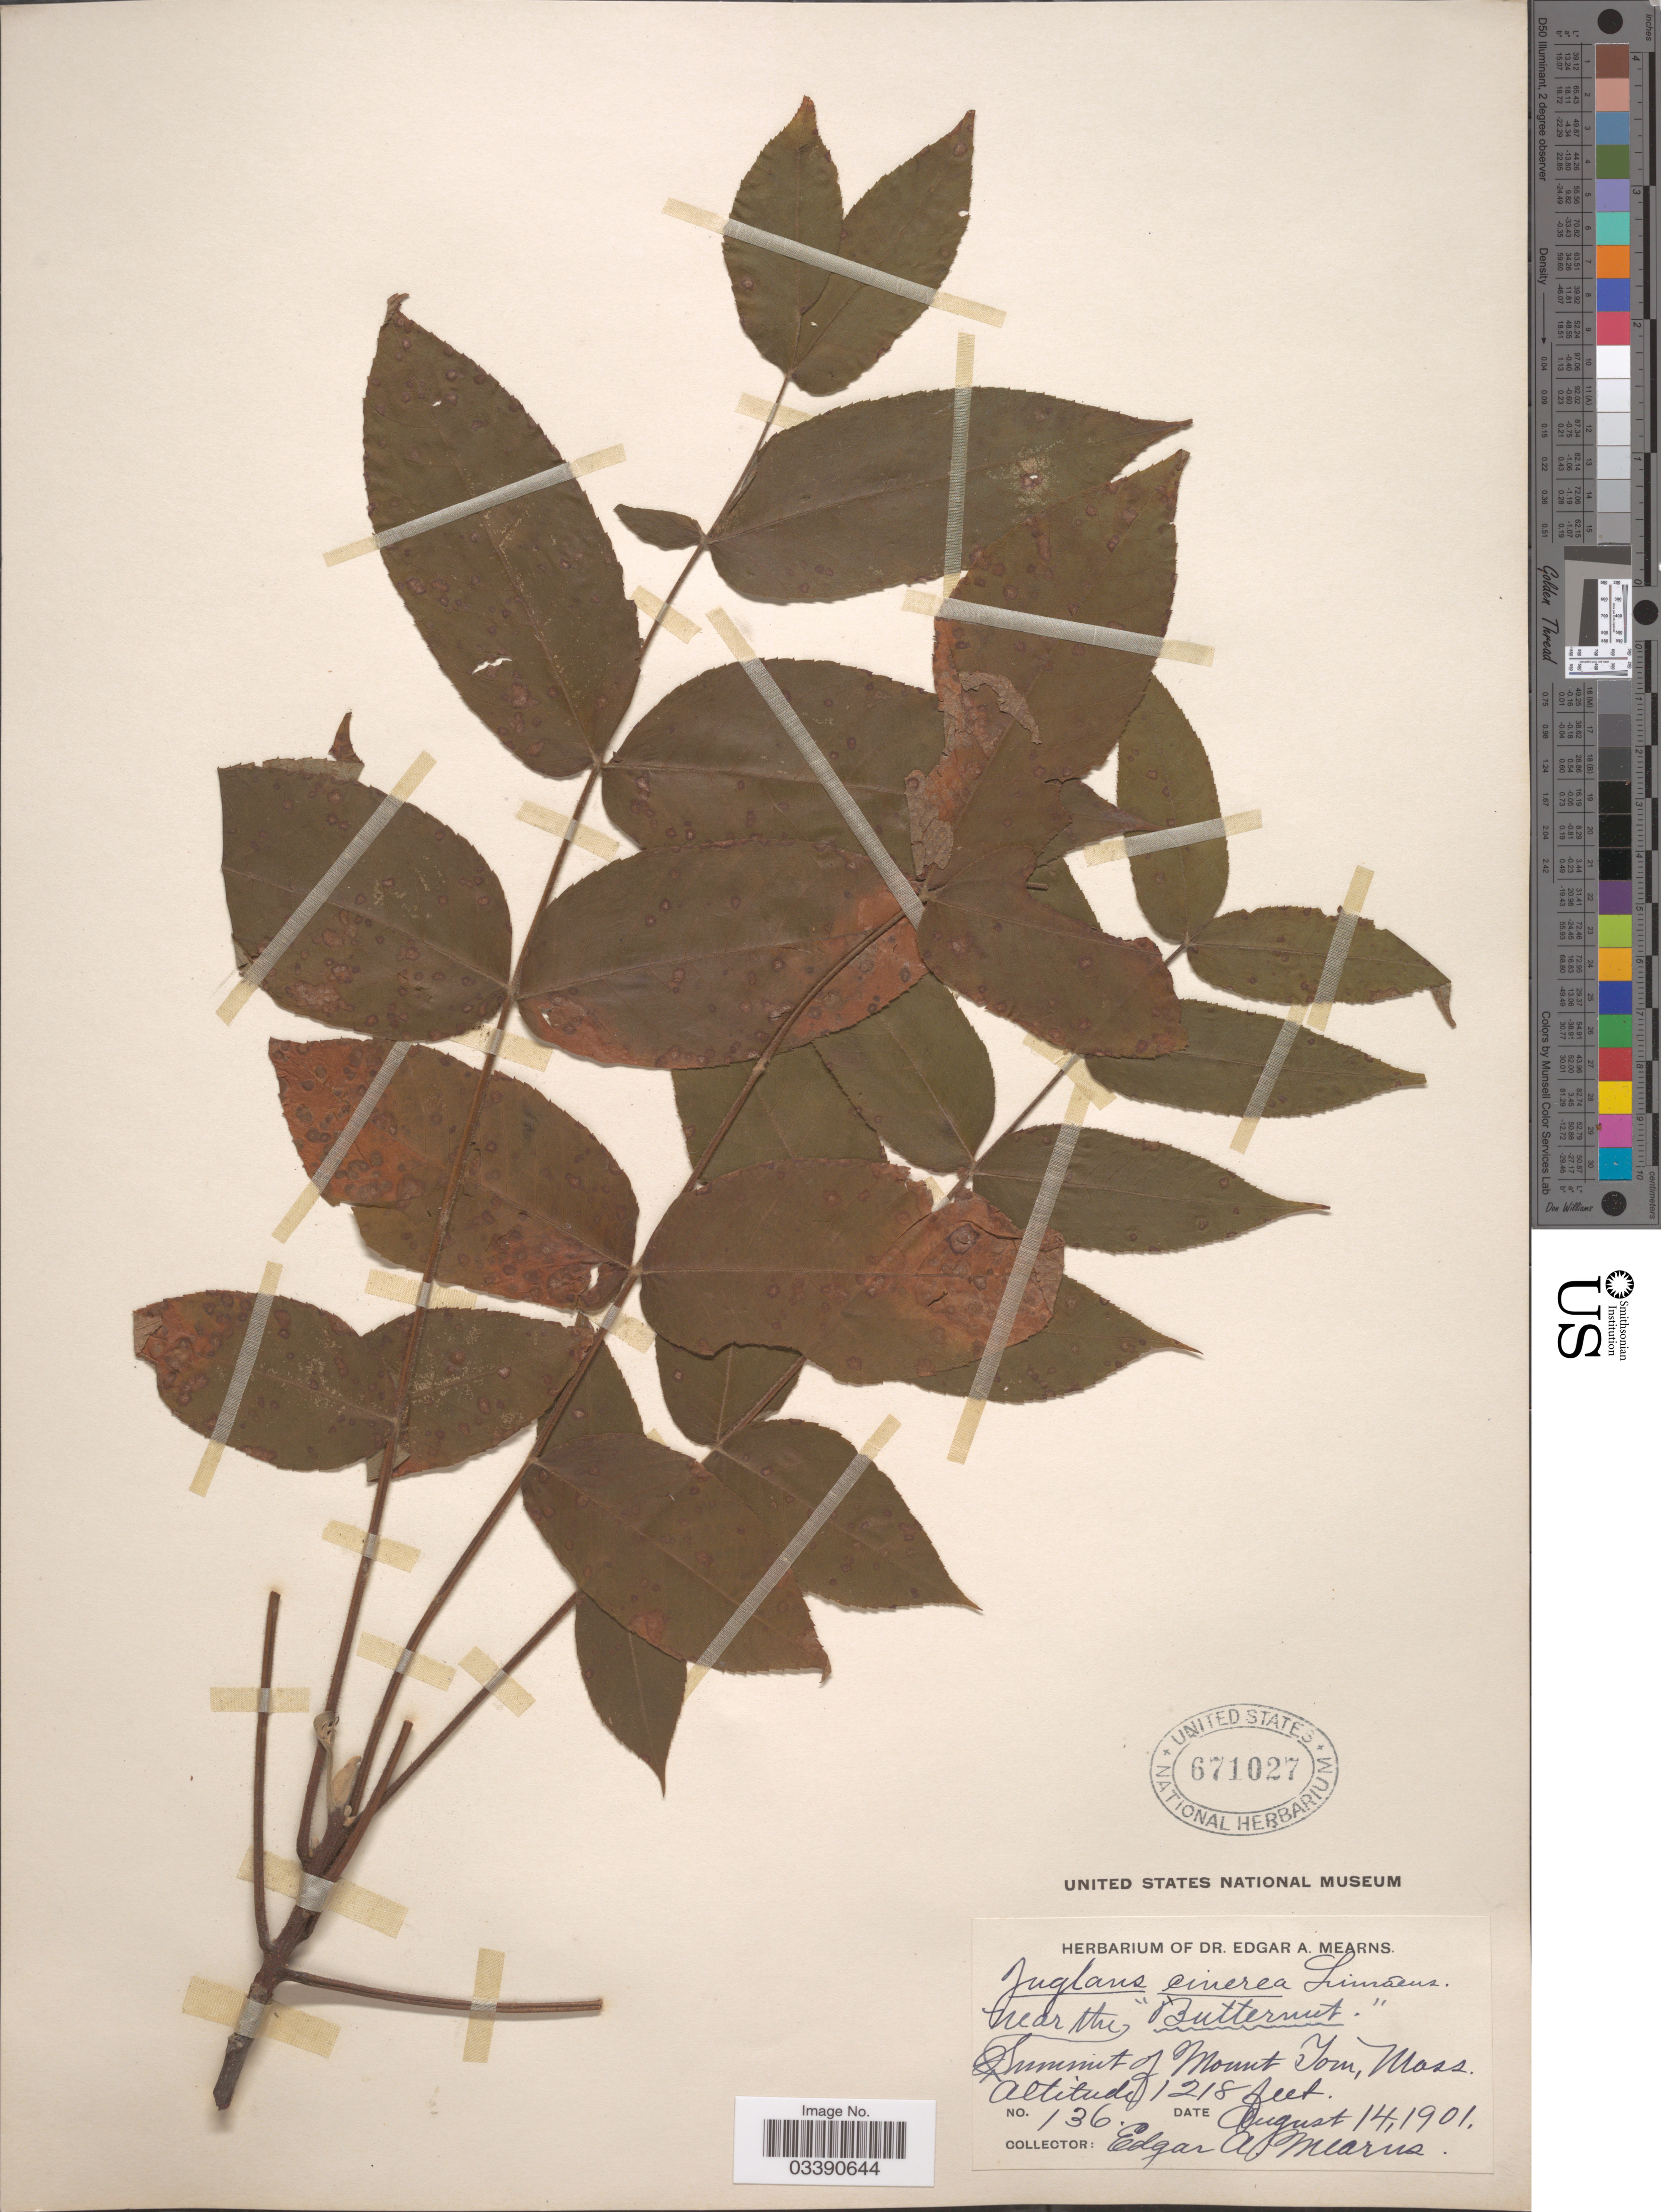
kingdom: Plantae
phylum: Tracheophyta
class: Magnoliopsida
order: Fagales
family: Juglandaceae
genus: Juglans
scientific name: Juglans cinerea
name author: L.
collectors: E. A. Mearns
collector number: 136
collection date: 1901-08-14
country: United States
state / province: Massachusetts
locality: Near the Summit of Mount Tom.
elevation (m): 371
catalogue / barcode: US 671027